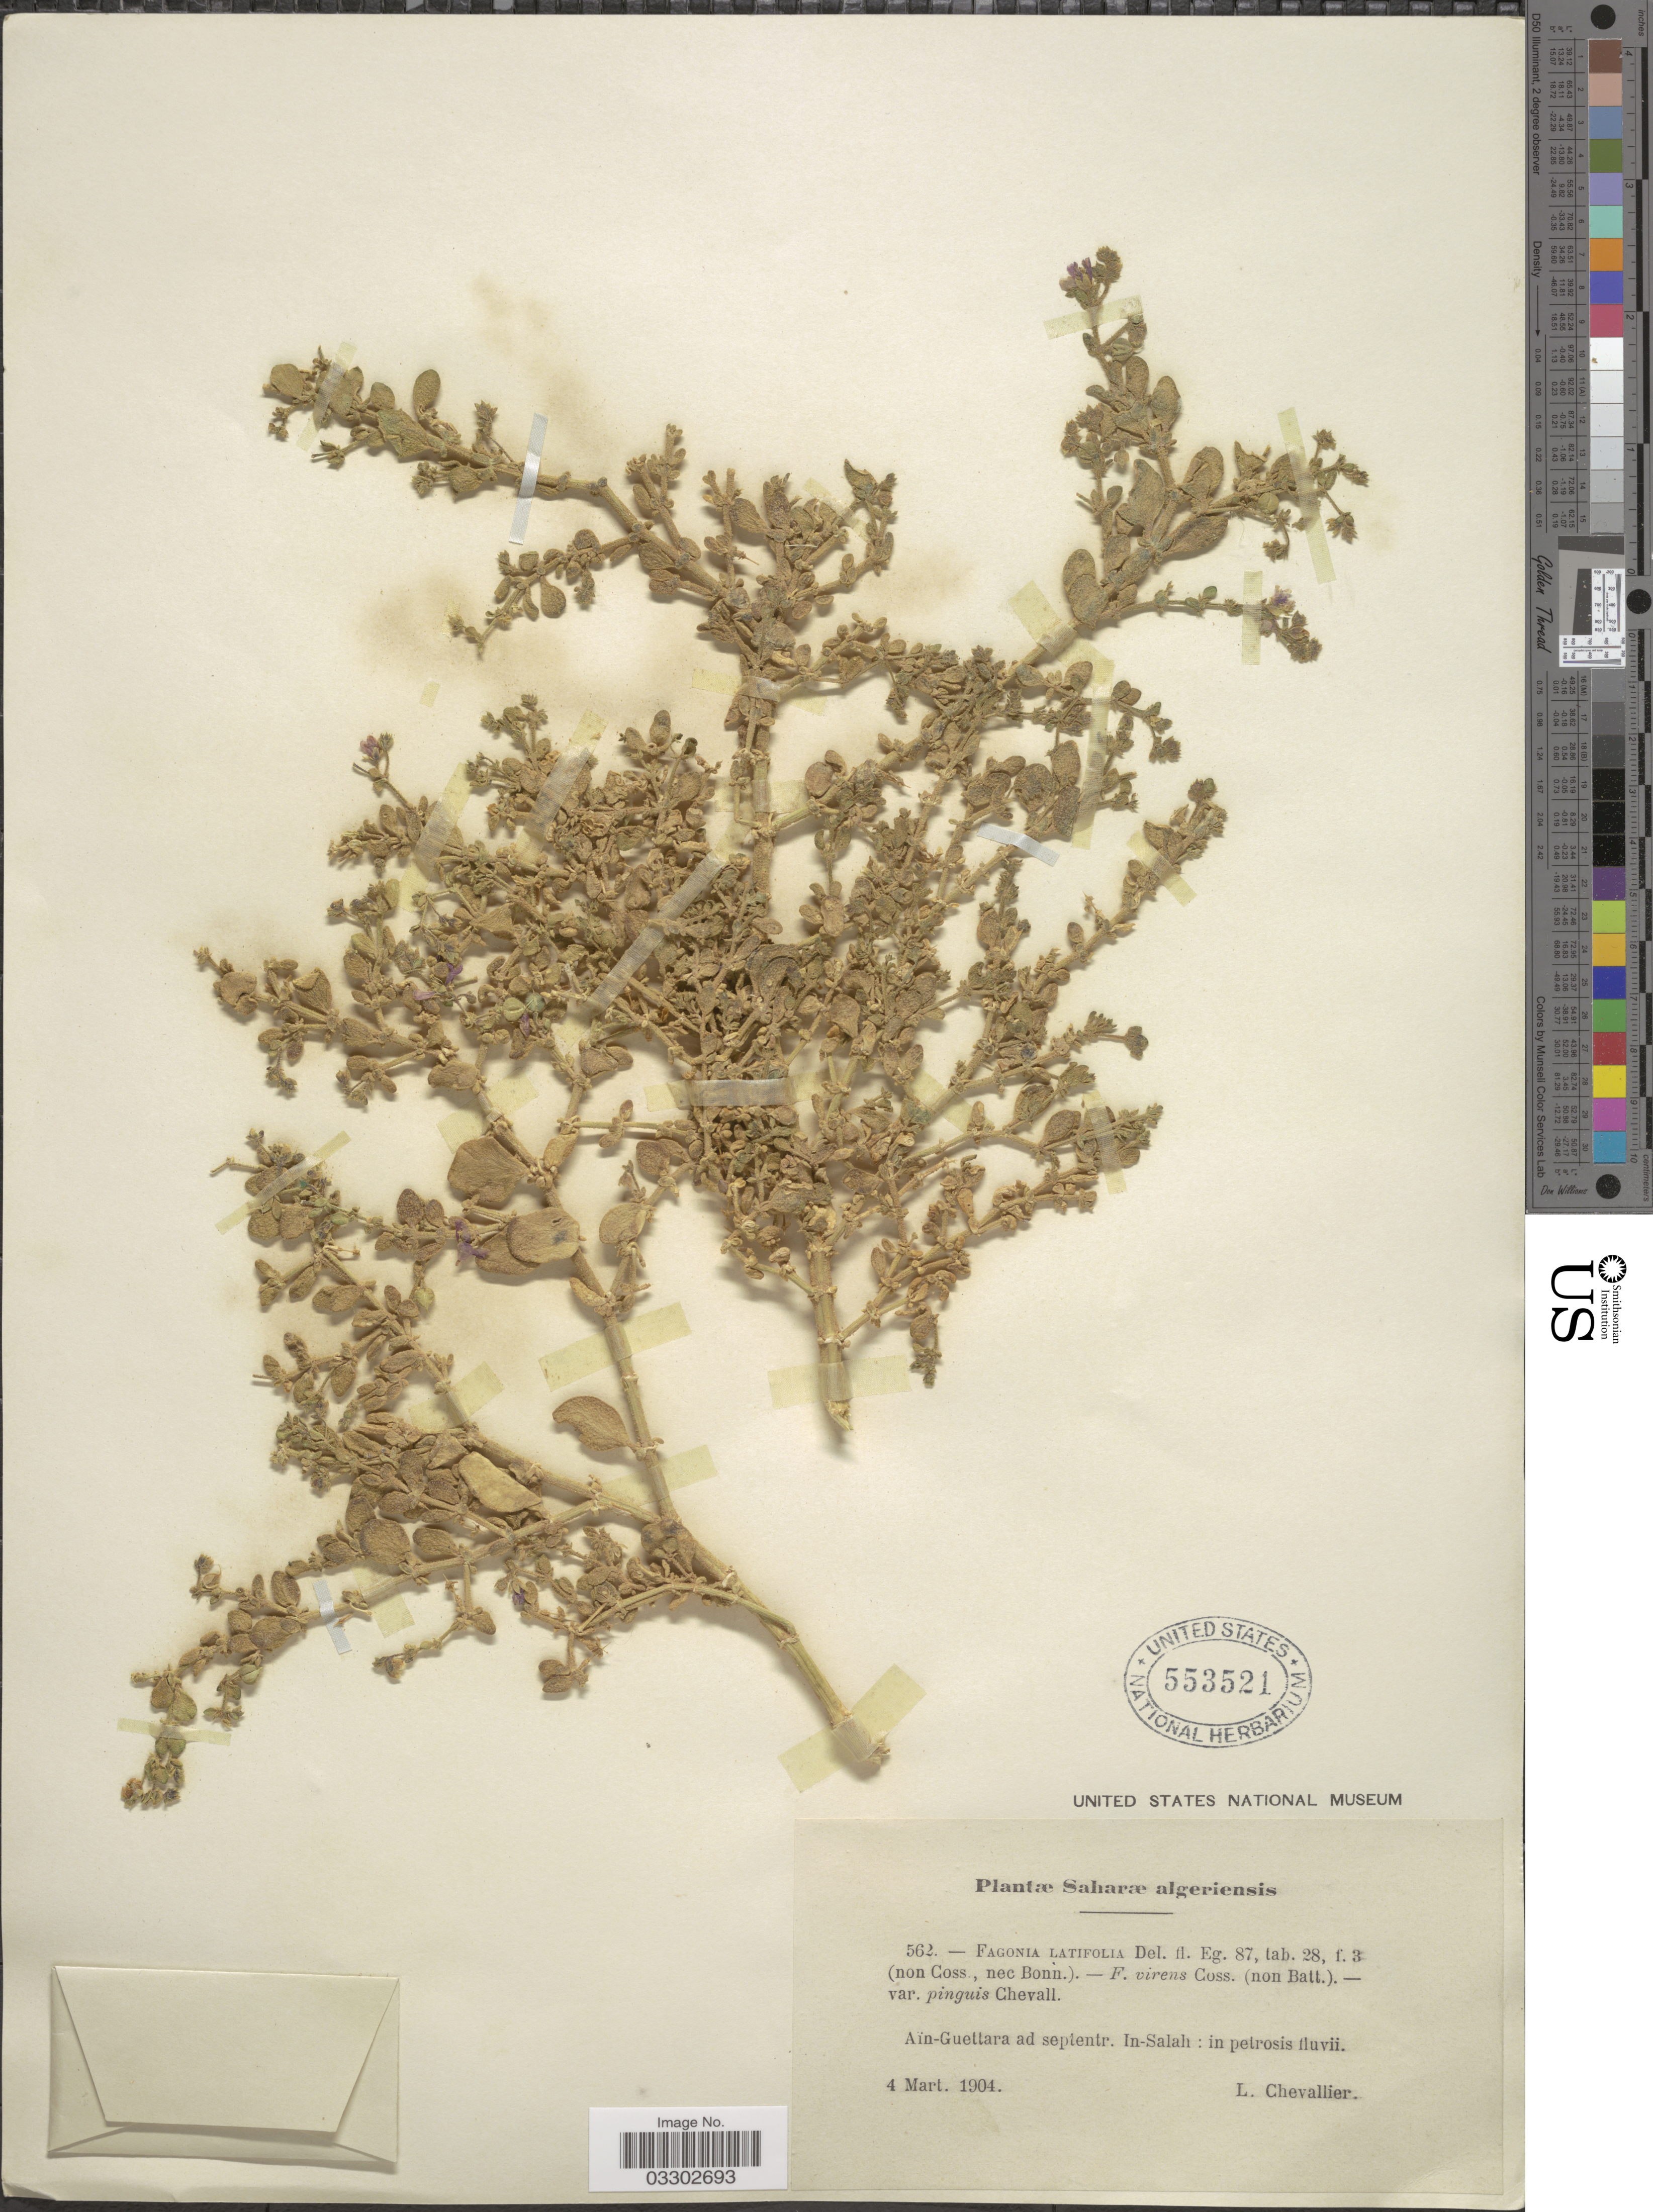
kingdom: Plantae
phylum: Tracheophyta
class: Magnoliopsida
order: Zygophyllales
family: Zygophyllaceae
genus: Fagonia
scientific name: Fagonia latifolia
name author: Delile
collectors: L. Chevallier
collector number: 562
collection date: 1904-03-04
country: Algeria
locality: Saharæ algeriensis. Aïn-Guettara ad septentr. In-Salah.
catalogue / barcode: US 553521